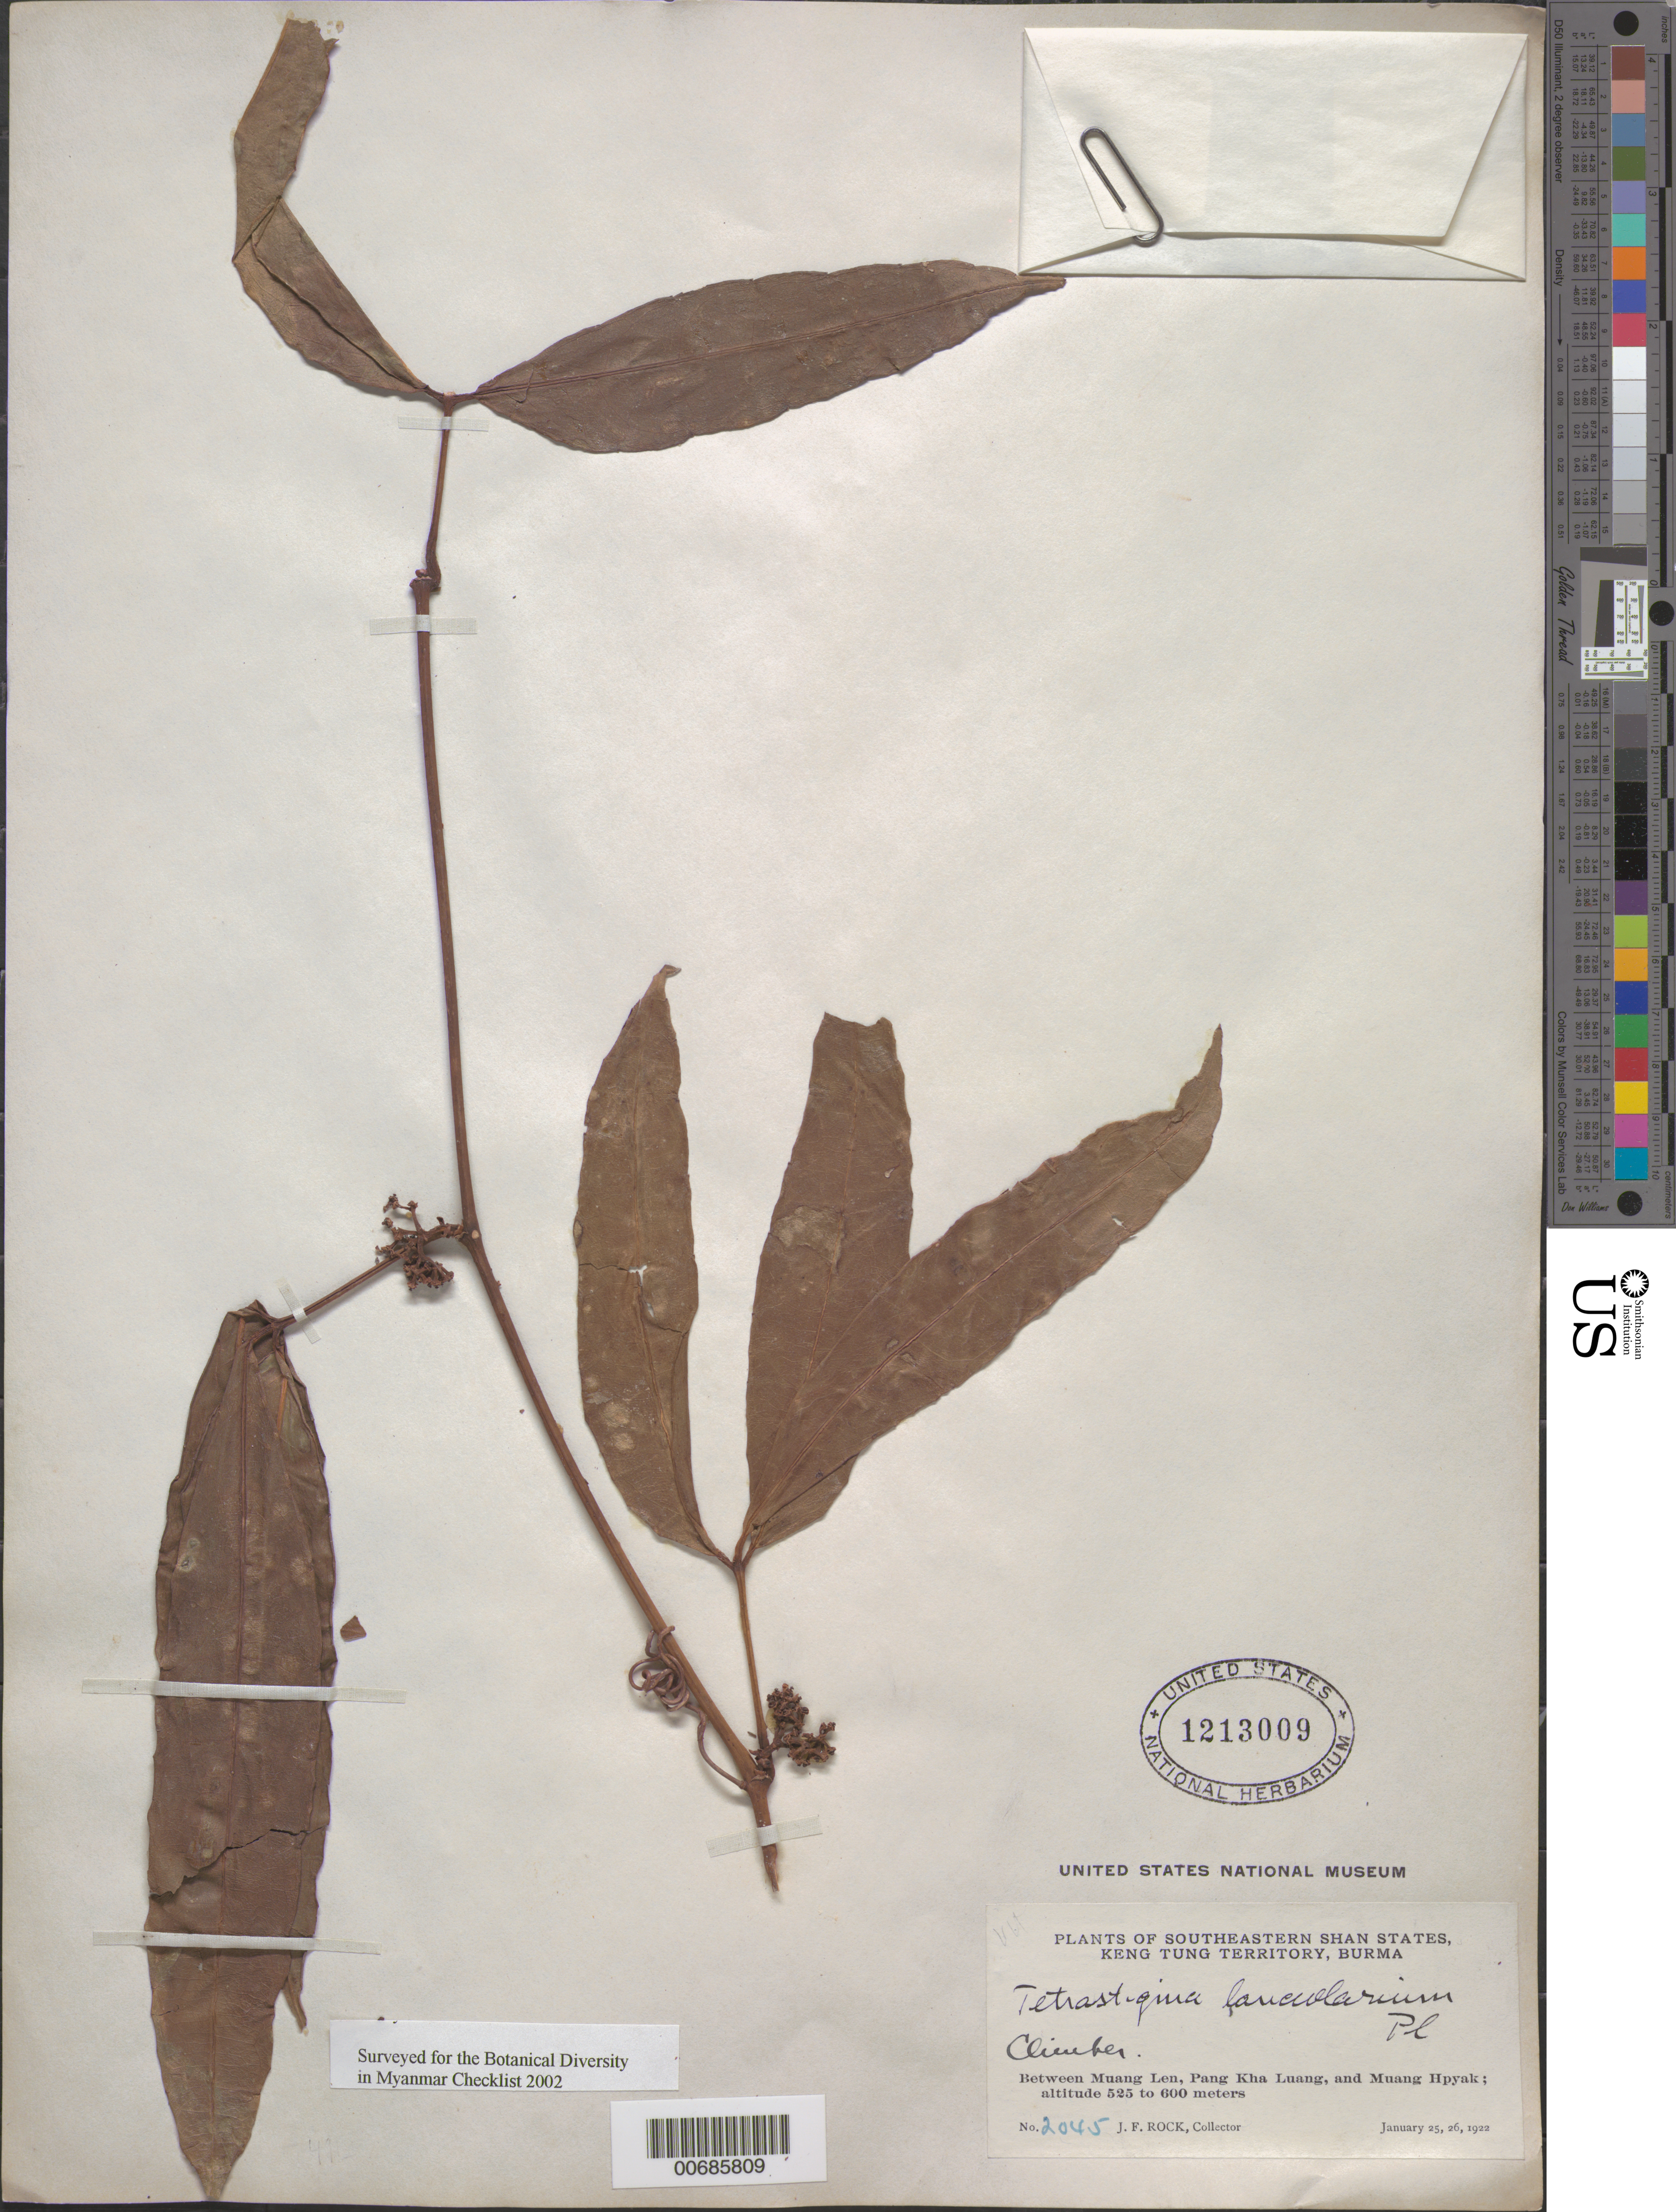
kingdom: Plantae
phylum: Tracheophyta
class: Magnoliopsida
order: Vitales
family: Vitaceae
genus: Tetrastigma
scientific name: Tetrastigma lanceolarium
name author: (Roxb.) Planch.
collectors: J. F. Rock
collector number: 2045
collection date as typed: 25 Jan 1922 to 26 Jan 1922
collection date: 1922-01-25/1922-01-26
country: Myanmar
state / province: Shan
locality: Southeastern Shan States, Keng Tung Terr., betw. Muang Len, Pang Kha Luang and Muang Hpyak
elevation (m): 525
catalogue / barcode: US 1213009